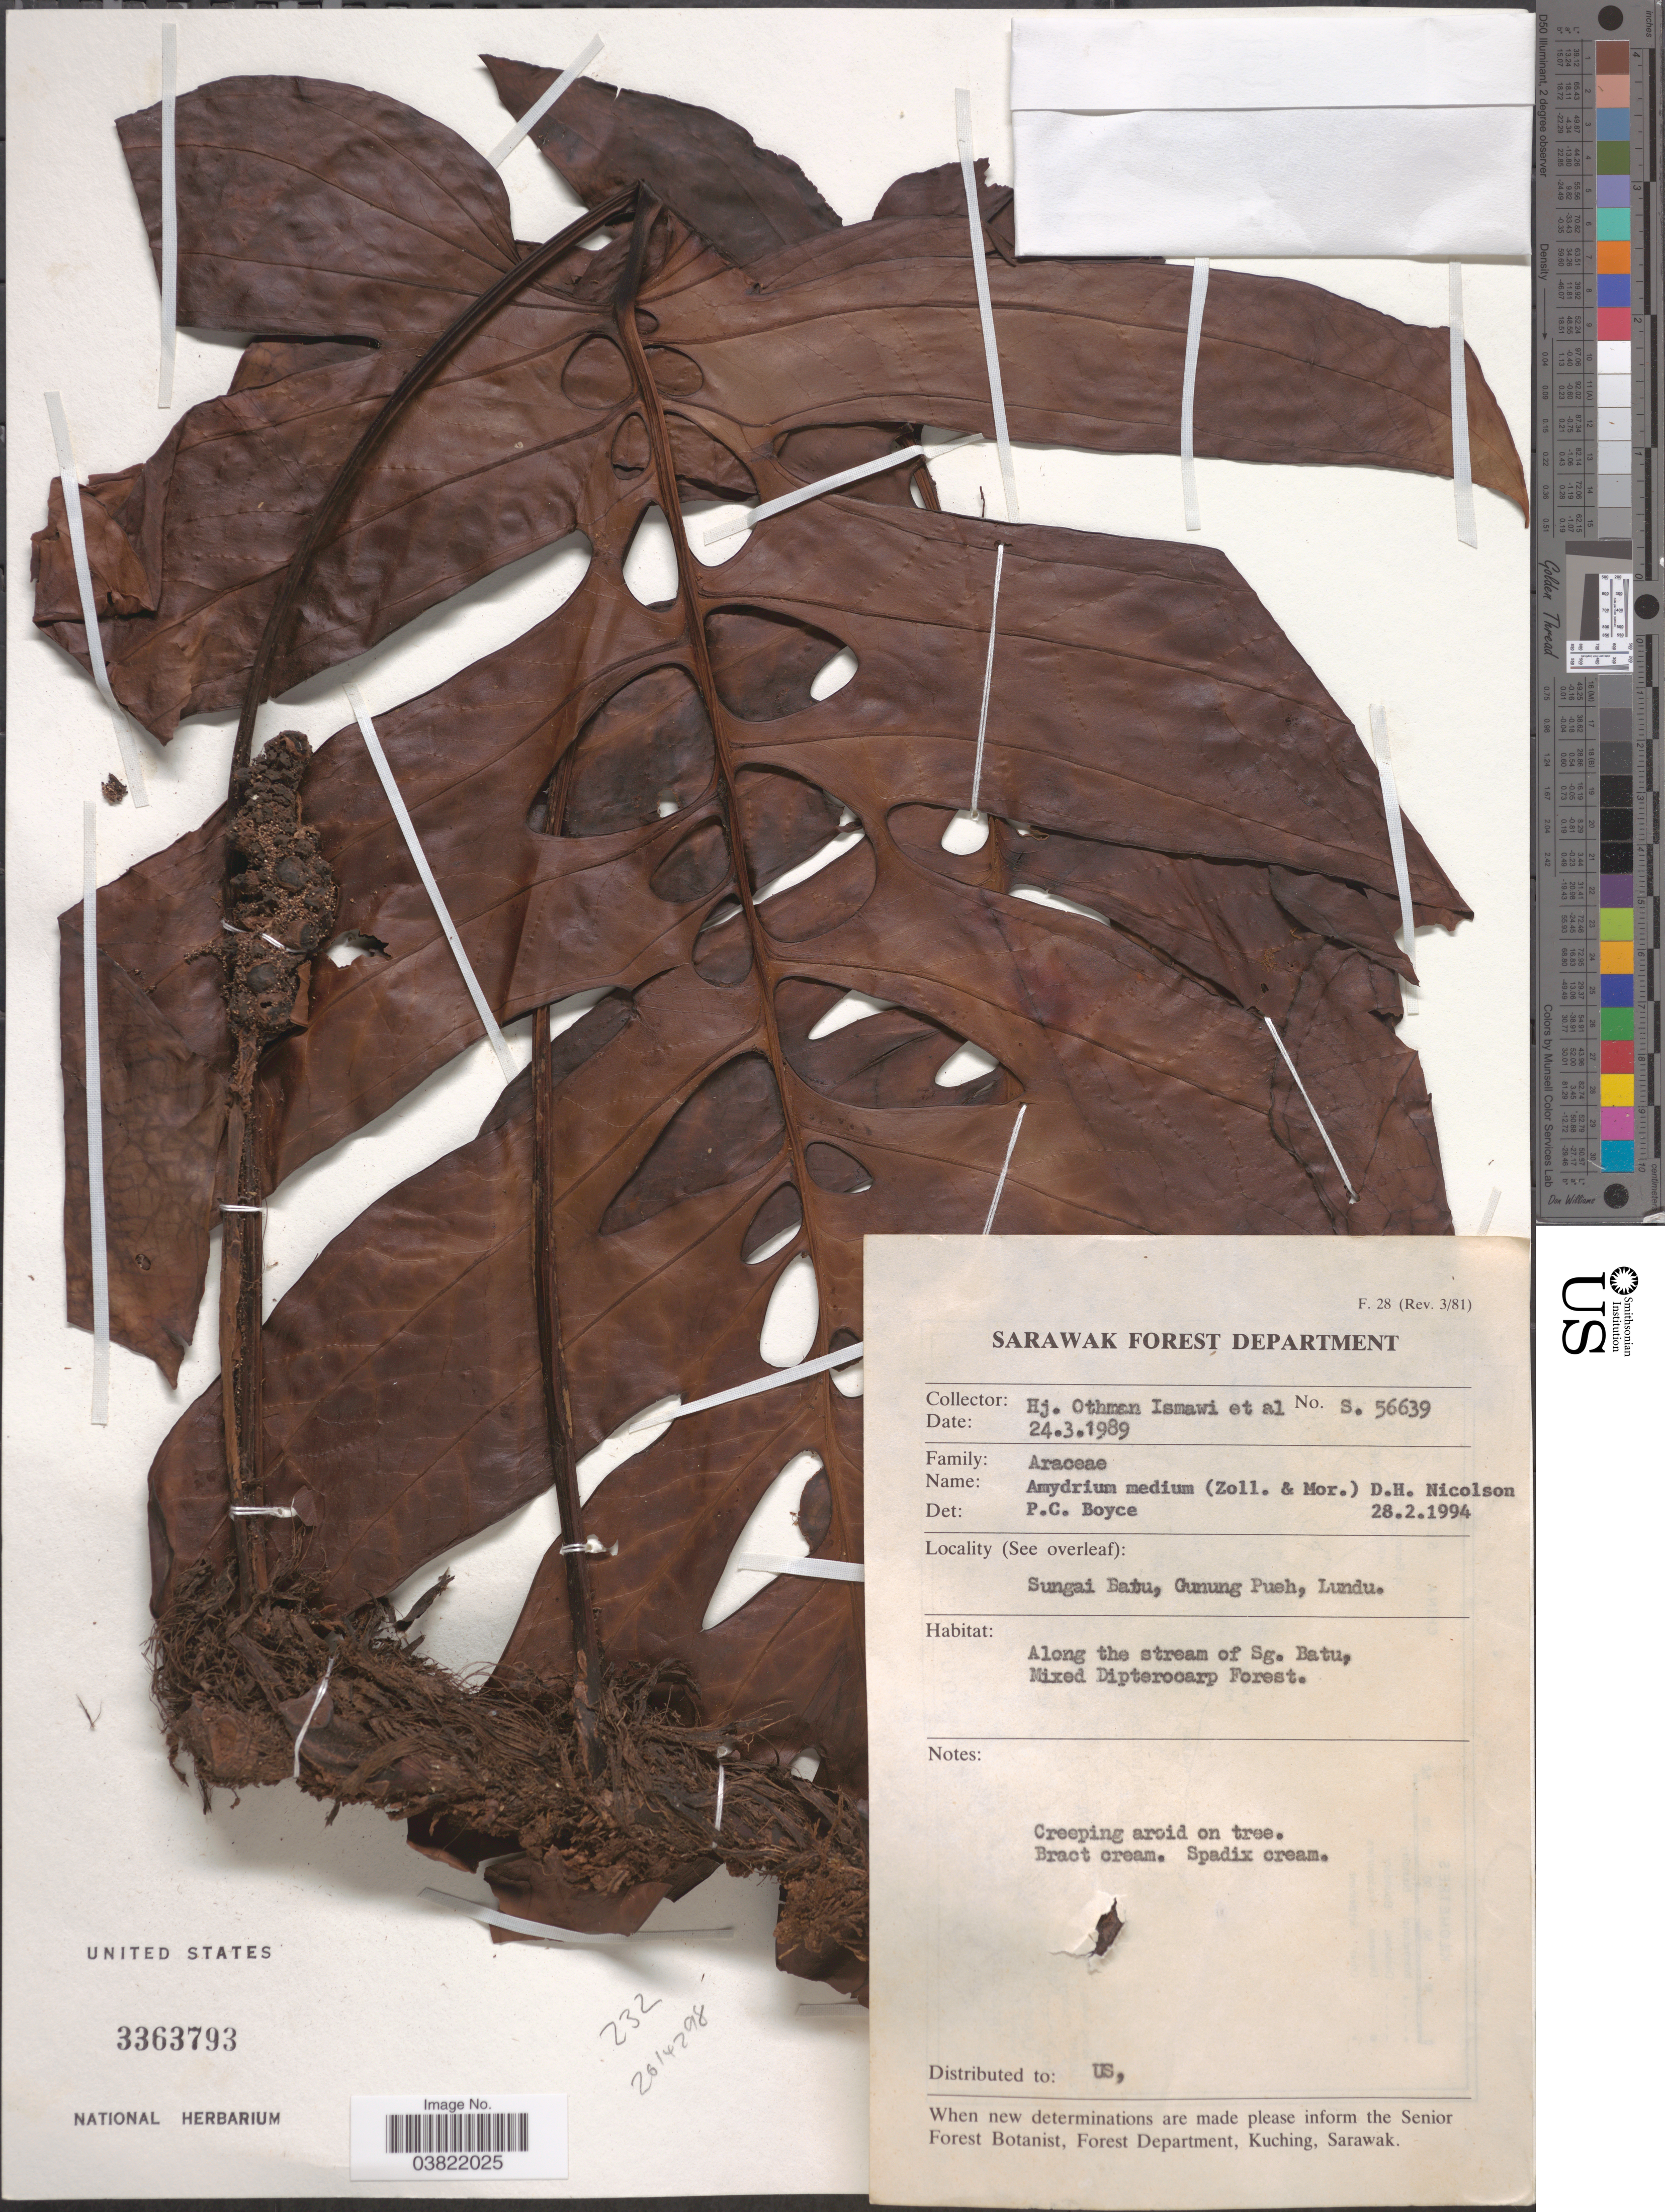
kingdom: Plantae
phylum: Tracheophyta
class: Liliopsida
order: Alismatales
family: Araceae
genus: Amydrium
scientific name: Amydrium medium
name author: (Zoll. & Moritzi) Nicolson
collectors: H. Ismawi & et al.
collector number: S56639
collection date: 1989-03-24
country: Malaysia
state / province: Sarawak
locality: Sungai Batu, Gunung Pueh, Lundu. Along the stream of Sg. Batu.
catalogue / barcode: US 3363793